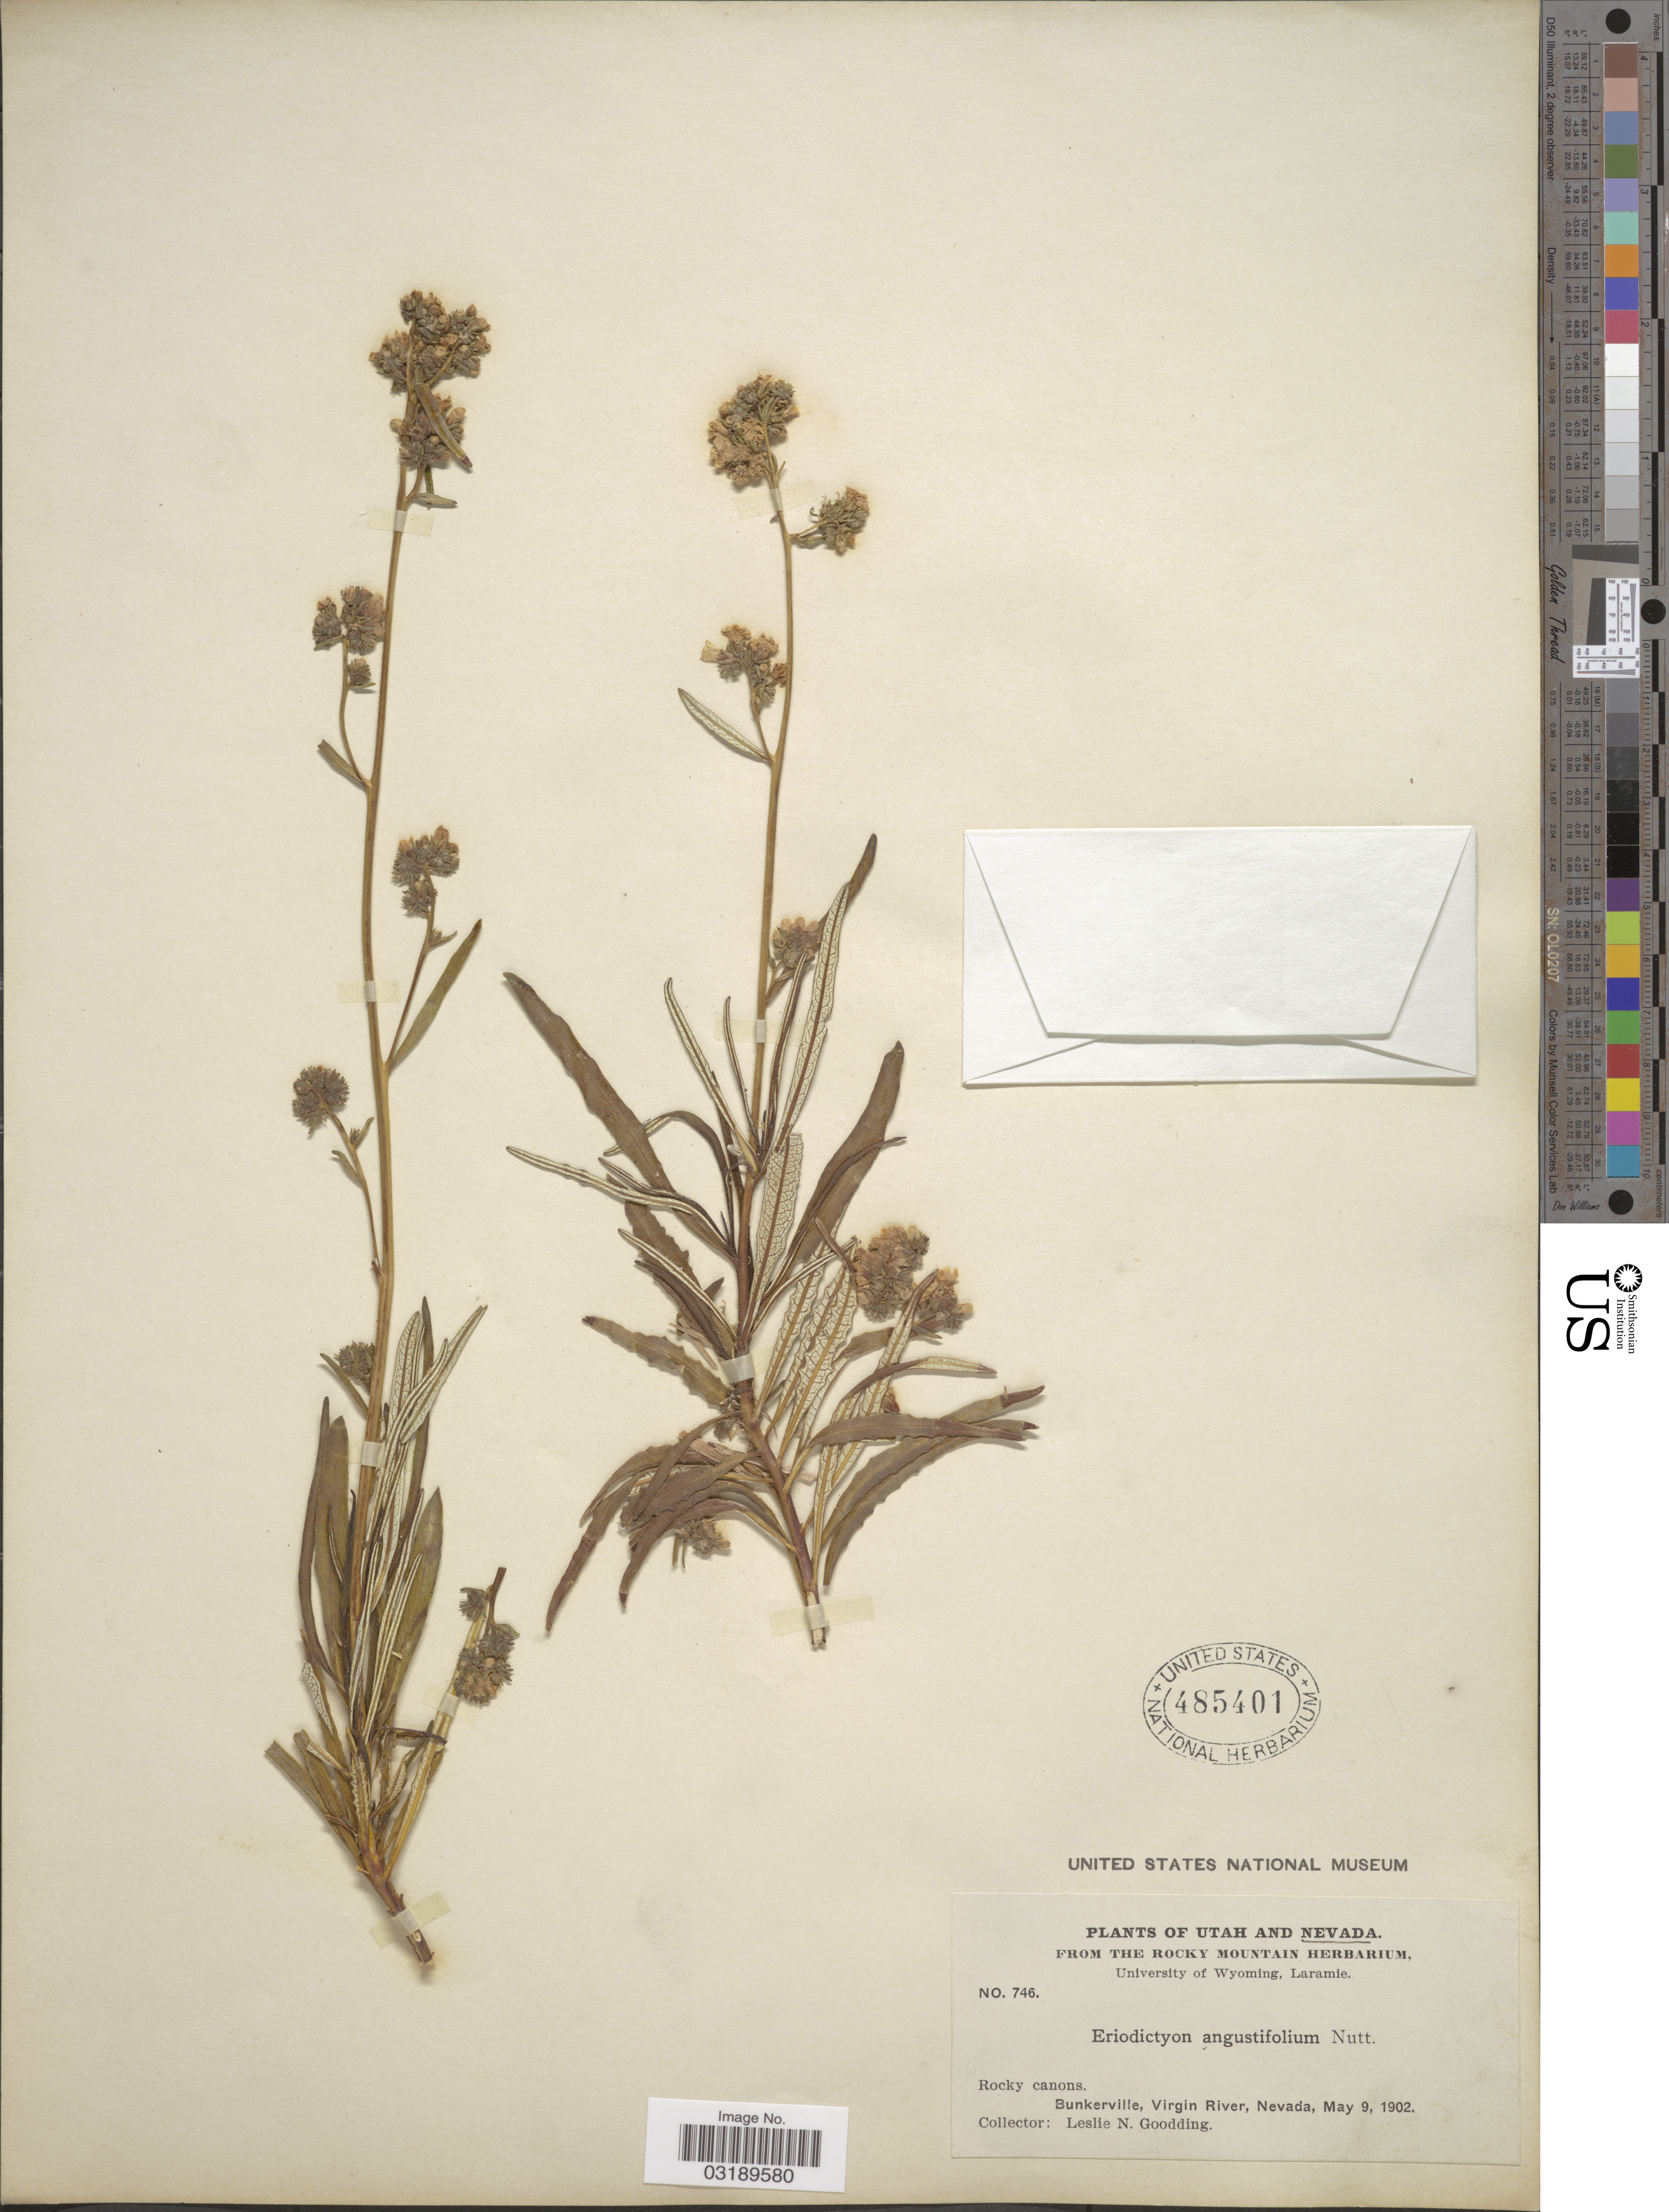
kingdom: Plantae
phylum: Tracheophyta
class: Magnoliopsida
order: Boraginales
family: Namaceae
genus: Eriodictyon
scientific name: Eriodictyon angustifolium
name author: Nutt.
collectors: L. N. Goodding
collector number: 746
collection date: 1902-05-09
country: United States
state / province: Nevada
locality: Bunkerville, Virgin River.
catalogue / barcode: US 485401